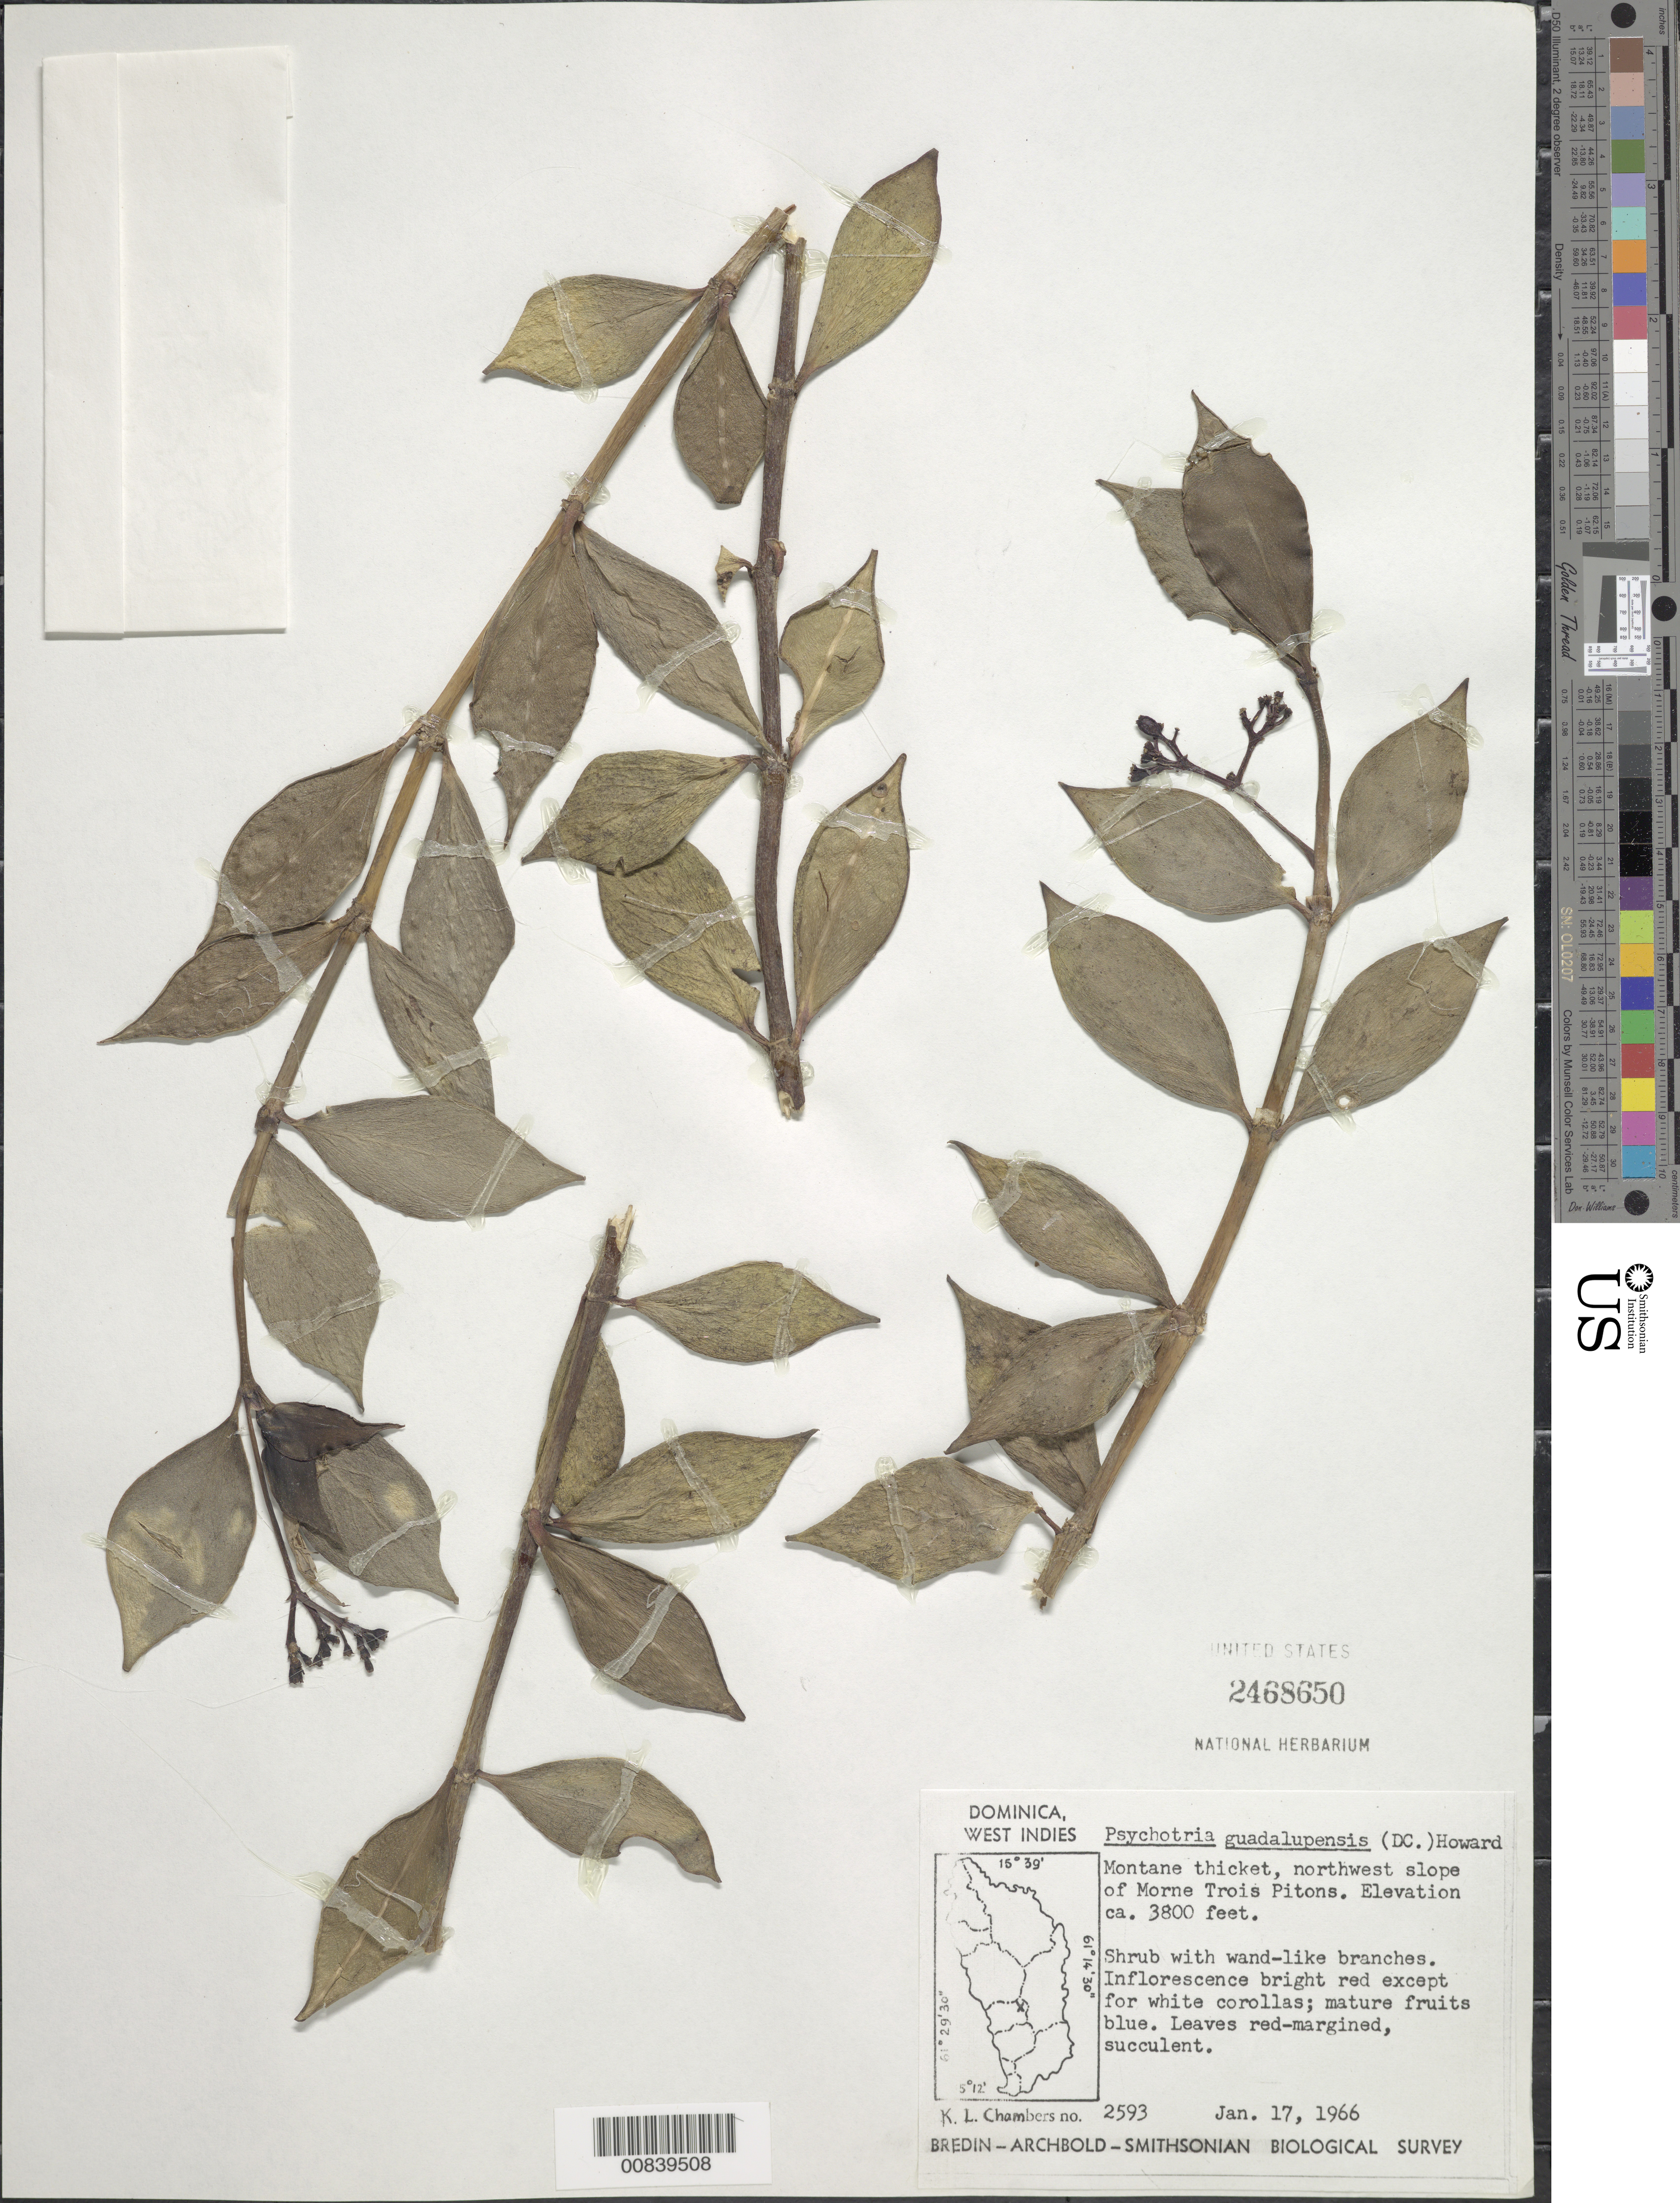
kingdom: Plantae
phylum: Tracheophyta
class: Magnoliopsida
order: Gentianales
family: Rubiaceae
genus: Notopleura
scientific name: Notopleura guadalupensis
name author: (DC.) C.M. Taylor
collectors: K. L. Chambers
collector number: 2593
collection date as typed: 17 Jan 1966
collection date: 1966-01-17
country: Dominica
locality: Northwest slope of Morne Trois Pitons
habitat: Montane thicket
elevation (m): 1158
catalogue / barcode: US 248650